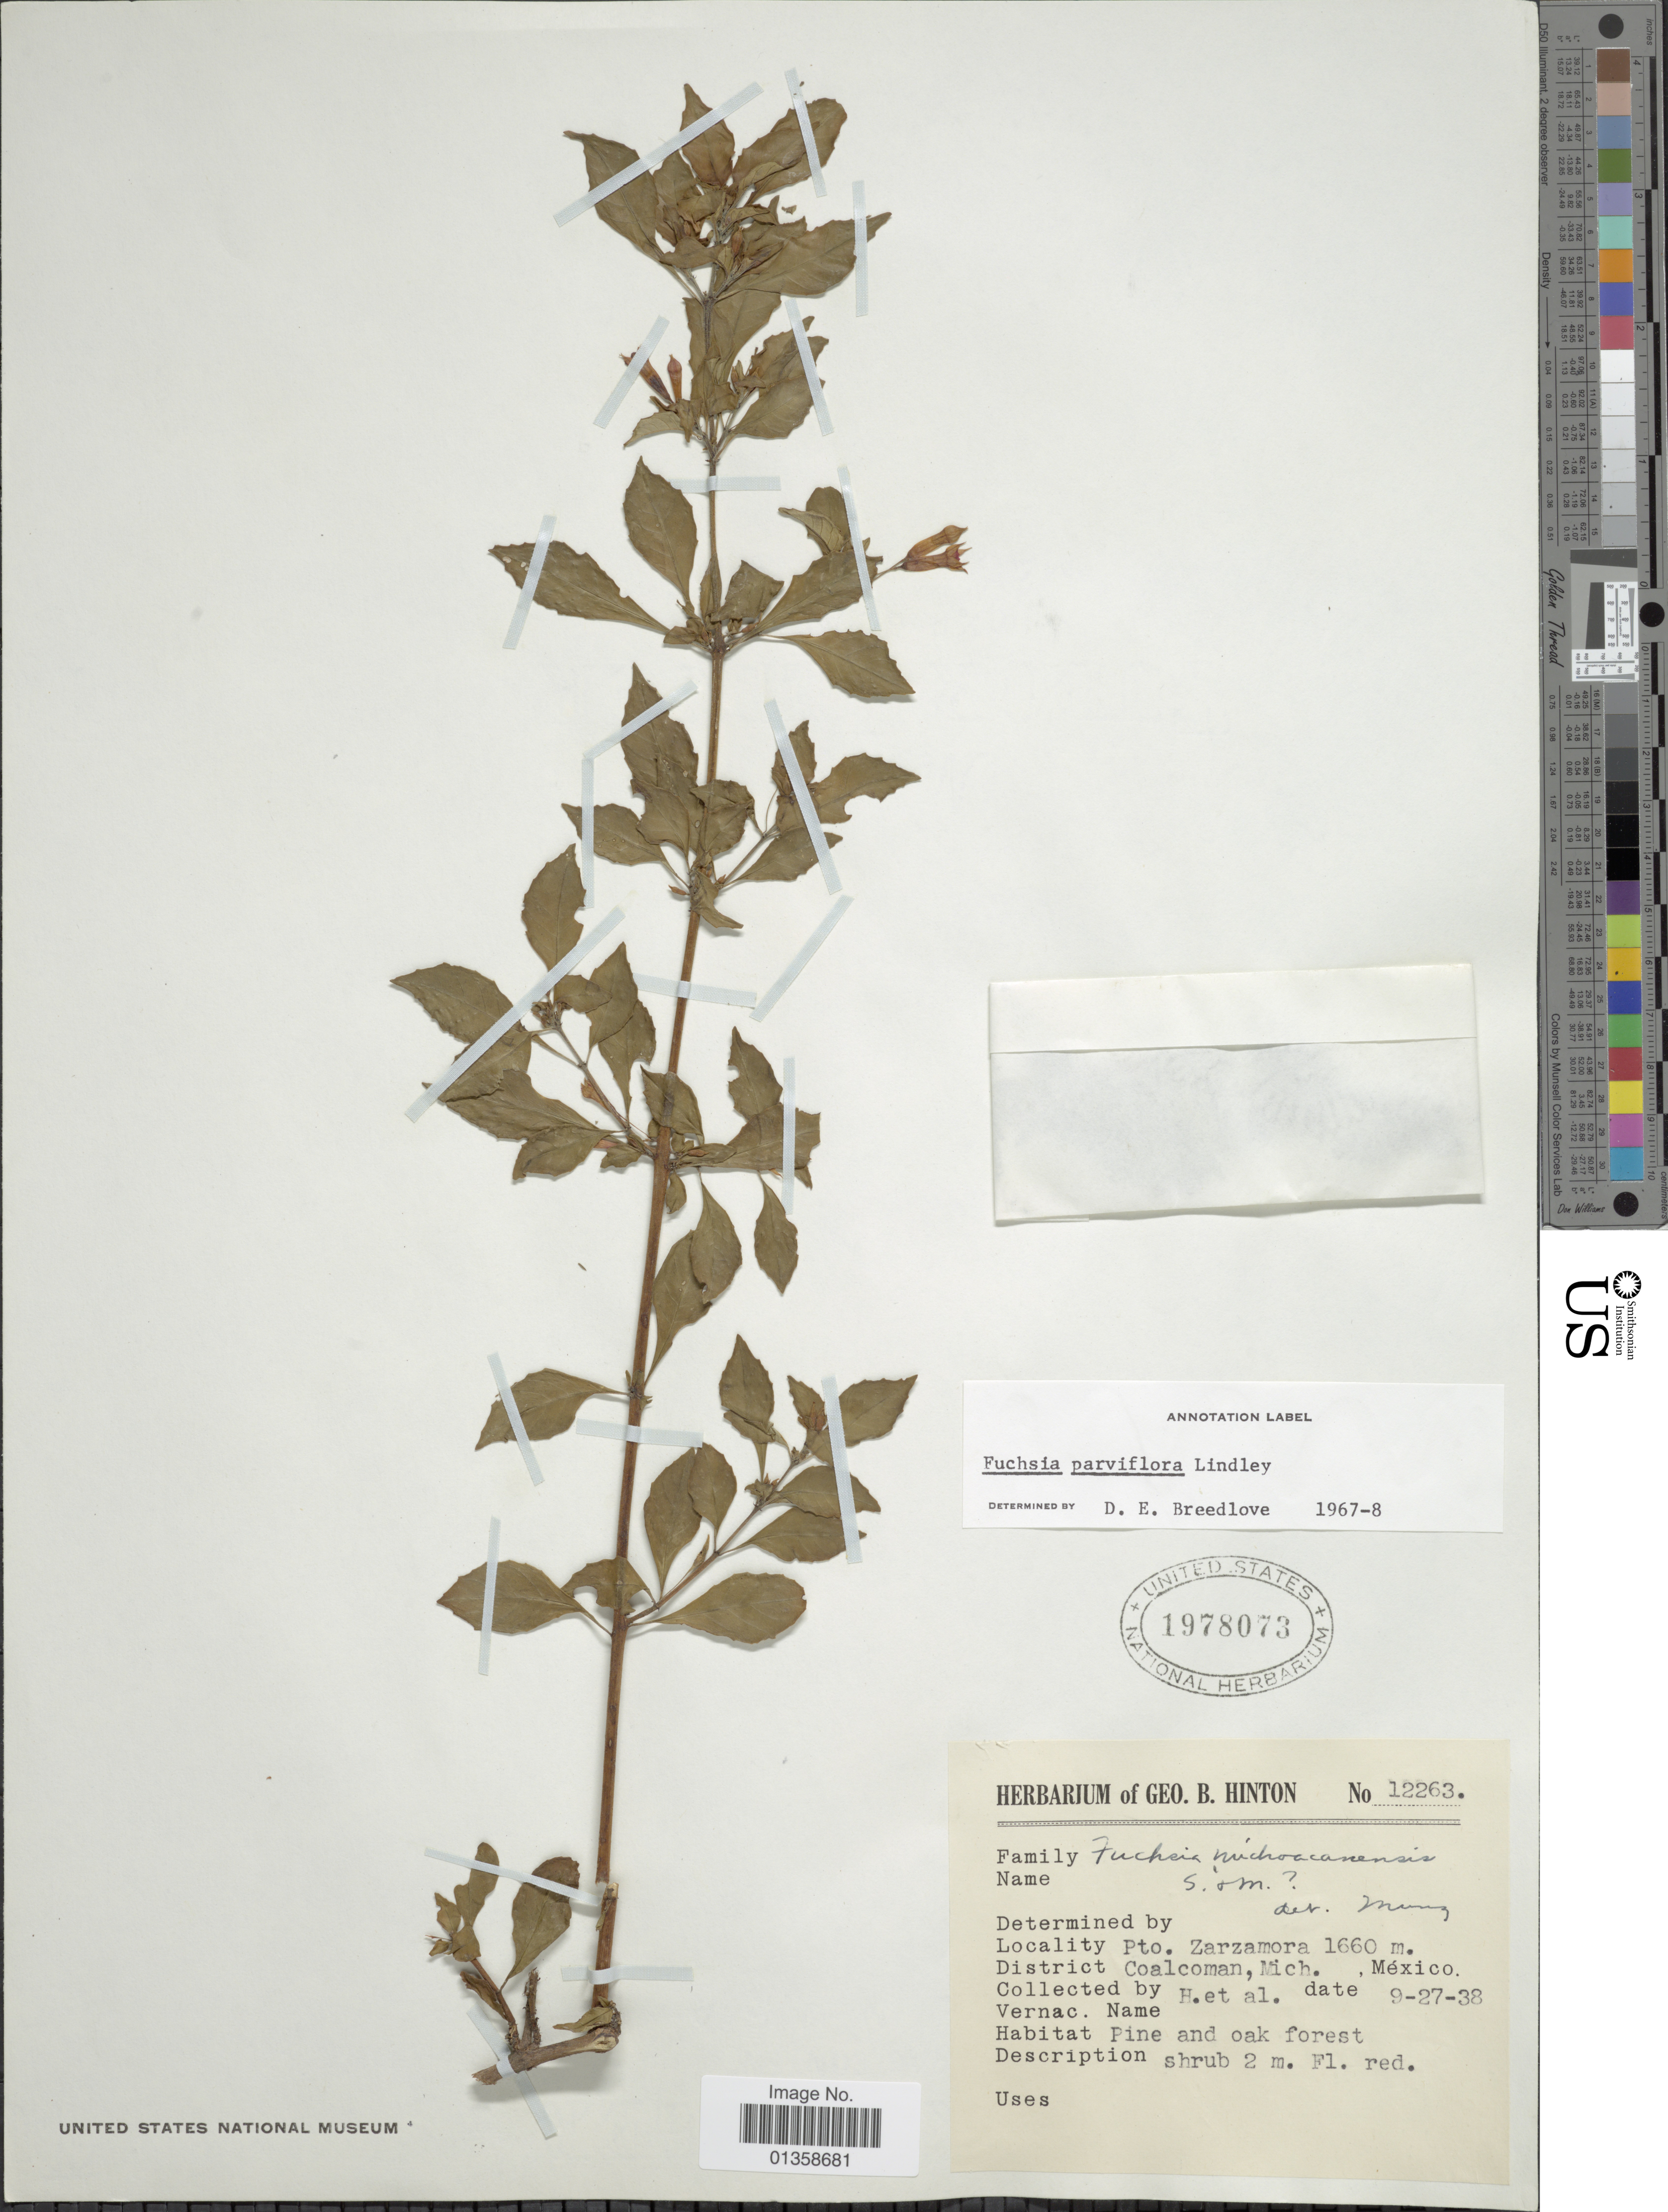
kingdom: Plantae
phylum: Tracheophyta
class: Magnoliopsida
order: Myrtales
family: Onagraceae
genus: Fuchsia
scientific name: Fuchsia cylindracea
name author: Lindl.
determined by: Wagner, W. L., (BOT), Smithsonian Institution - National Museum of Natural History (UNITED STATES)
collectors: G. B. Hinton & et al.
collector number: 12263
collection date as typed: Transcribed d/m/y: 27/9/38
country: Mexico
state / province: Michoacán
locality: Pto. Zarzamora, District Coalcoman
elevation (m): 1660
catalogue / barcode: US 1978073